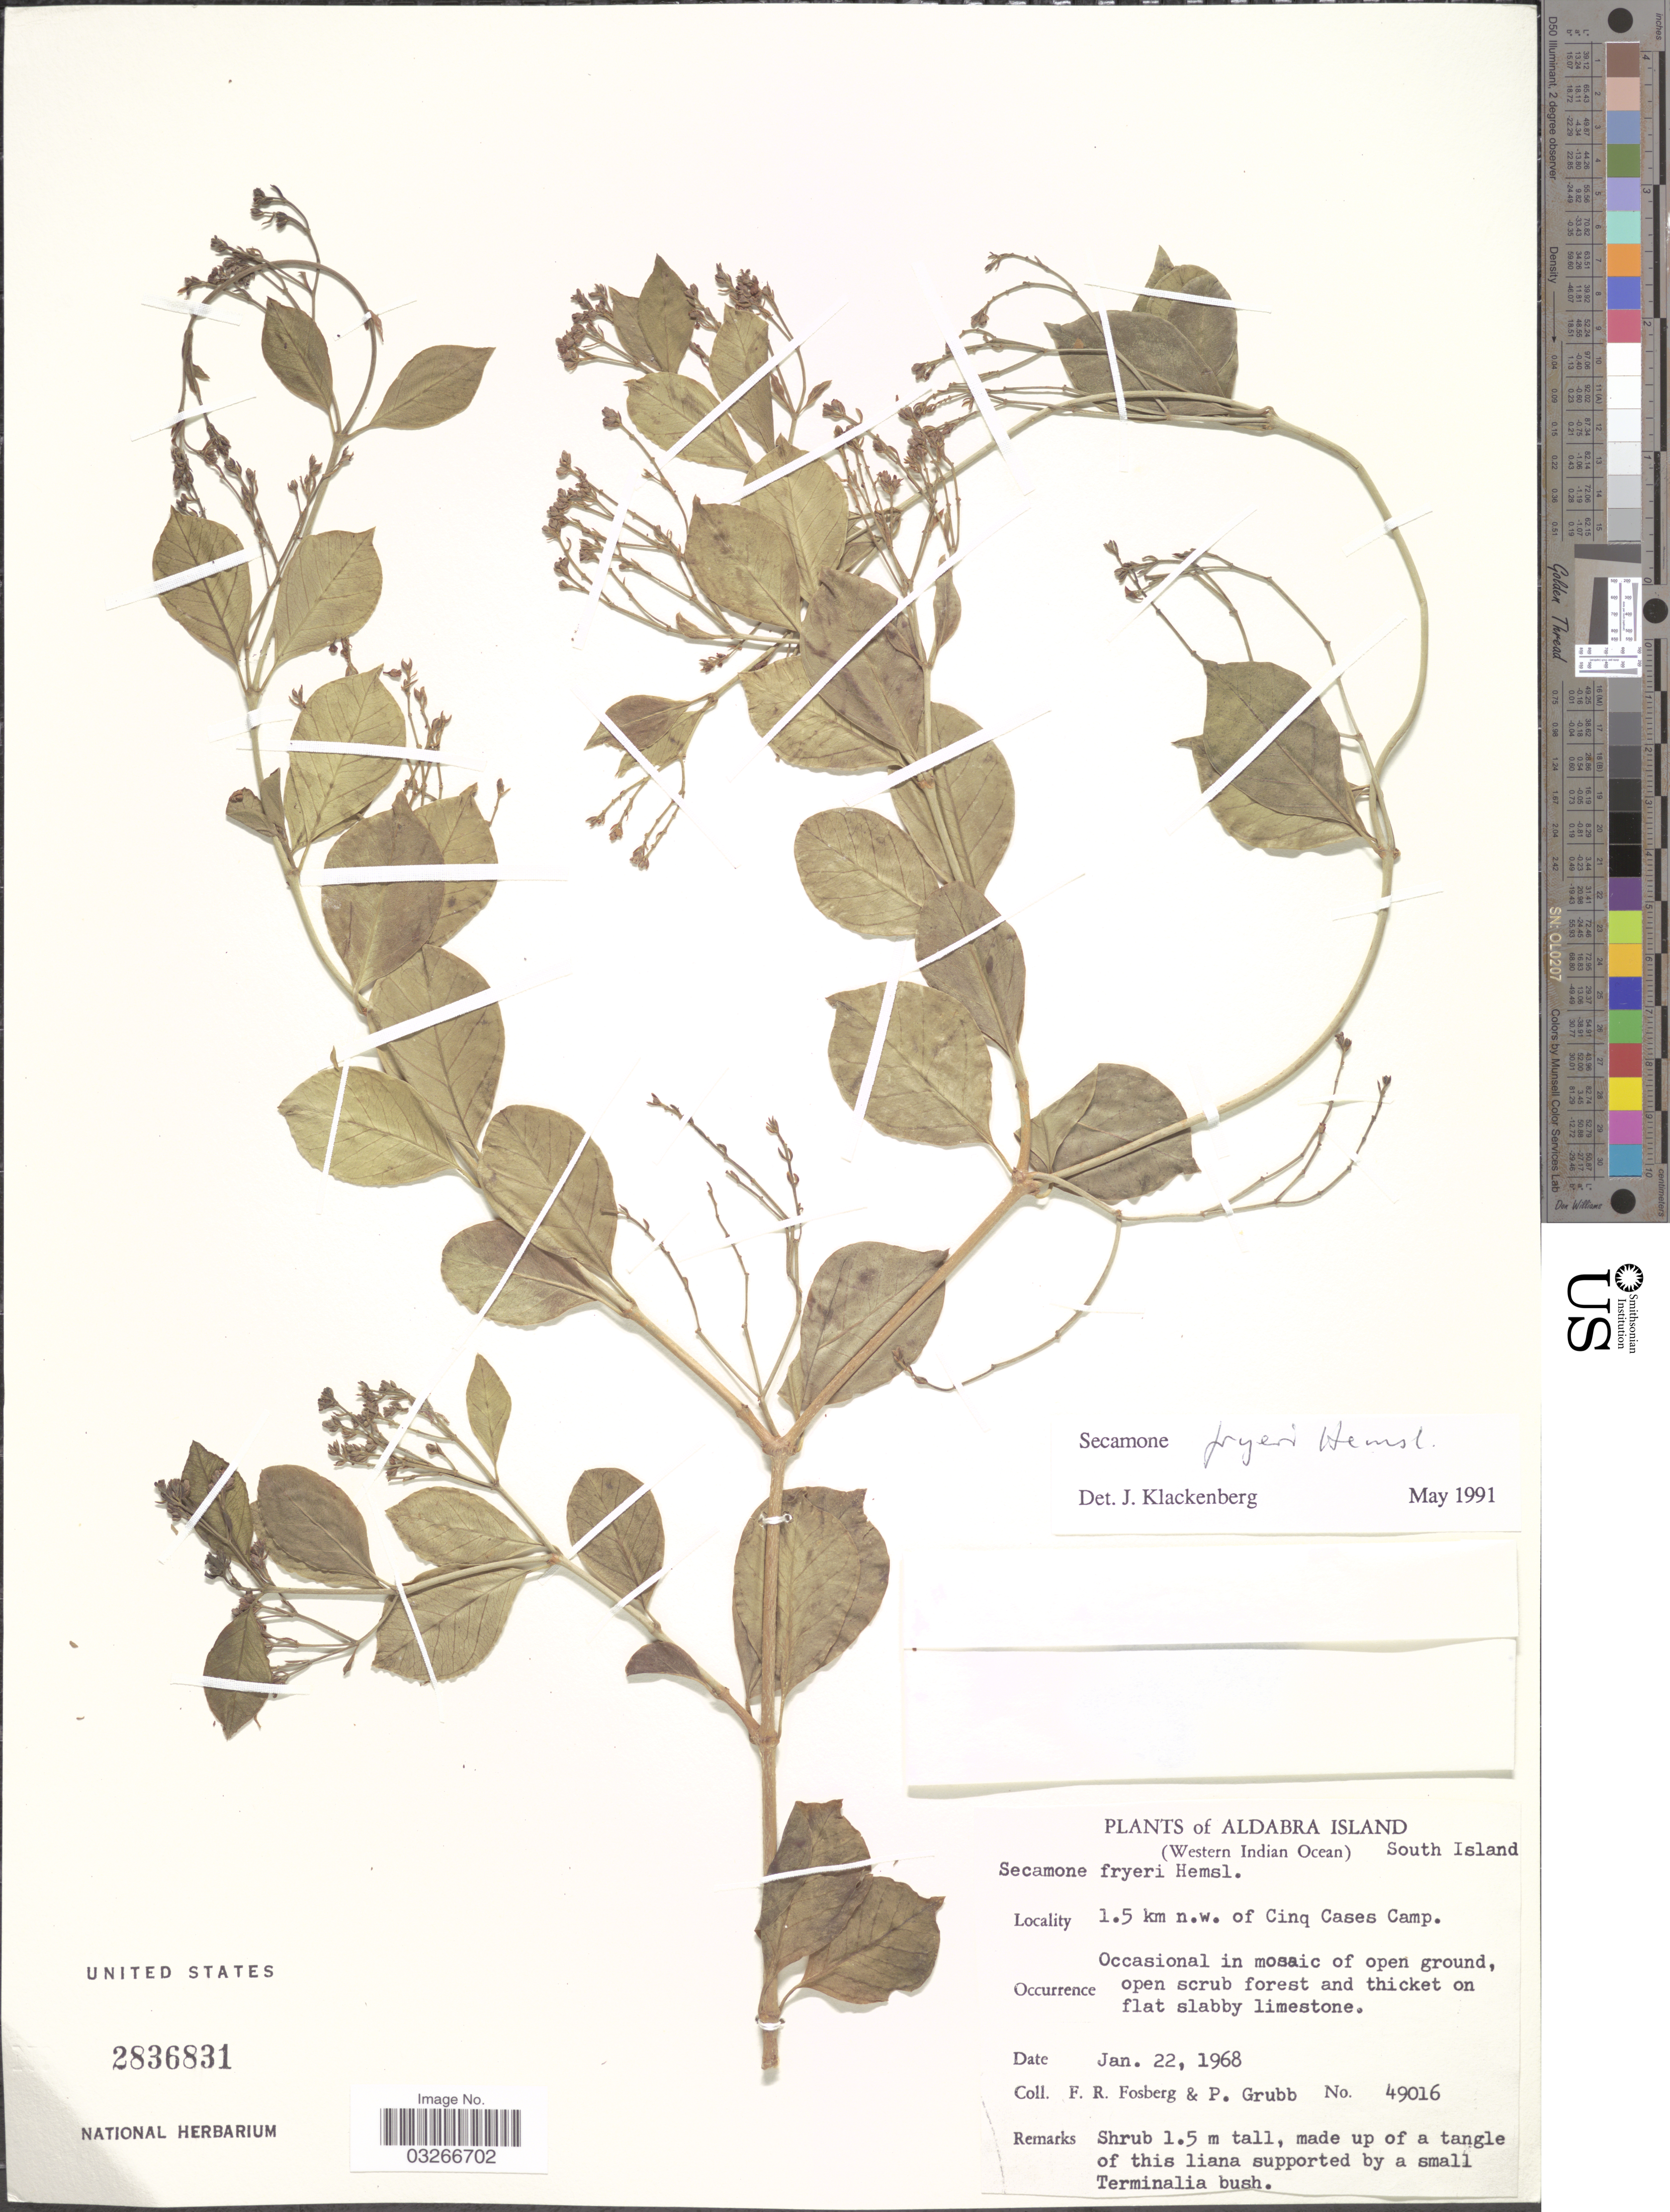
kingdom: Plantae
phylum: Tracheophyta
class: Magnoliopsida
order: Gentianales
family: Apocynaceae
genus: Secamone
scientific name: Secamone fryeri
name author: Hemsl.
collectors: F. R. Fosberg & P. J. Grubb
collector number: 49016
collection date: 1968-01-22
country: Seychelles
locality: Aldabra Island (Western Indian Ocean) South Island, 1.5 km n.w. of Cinq Cases Camp.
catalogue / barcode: US 2836831